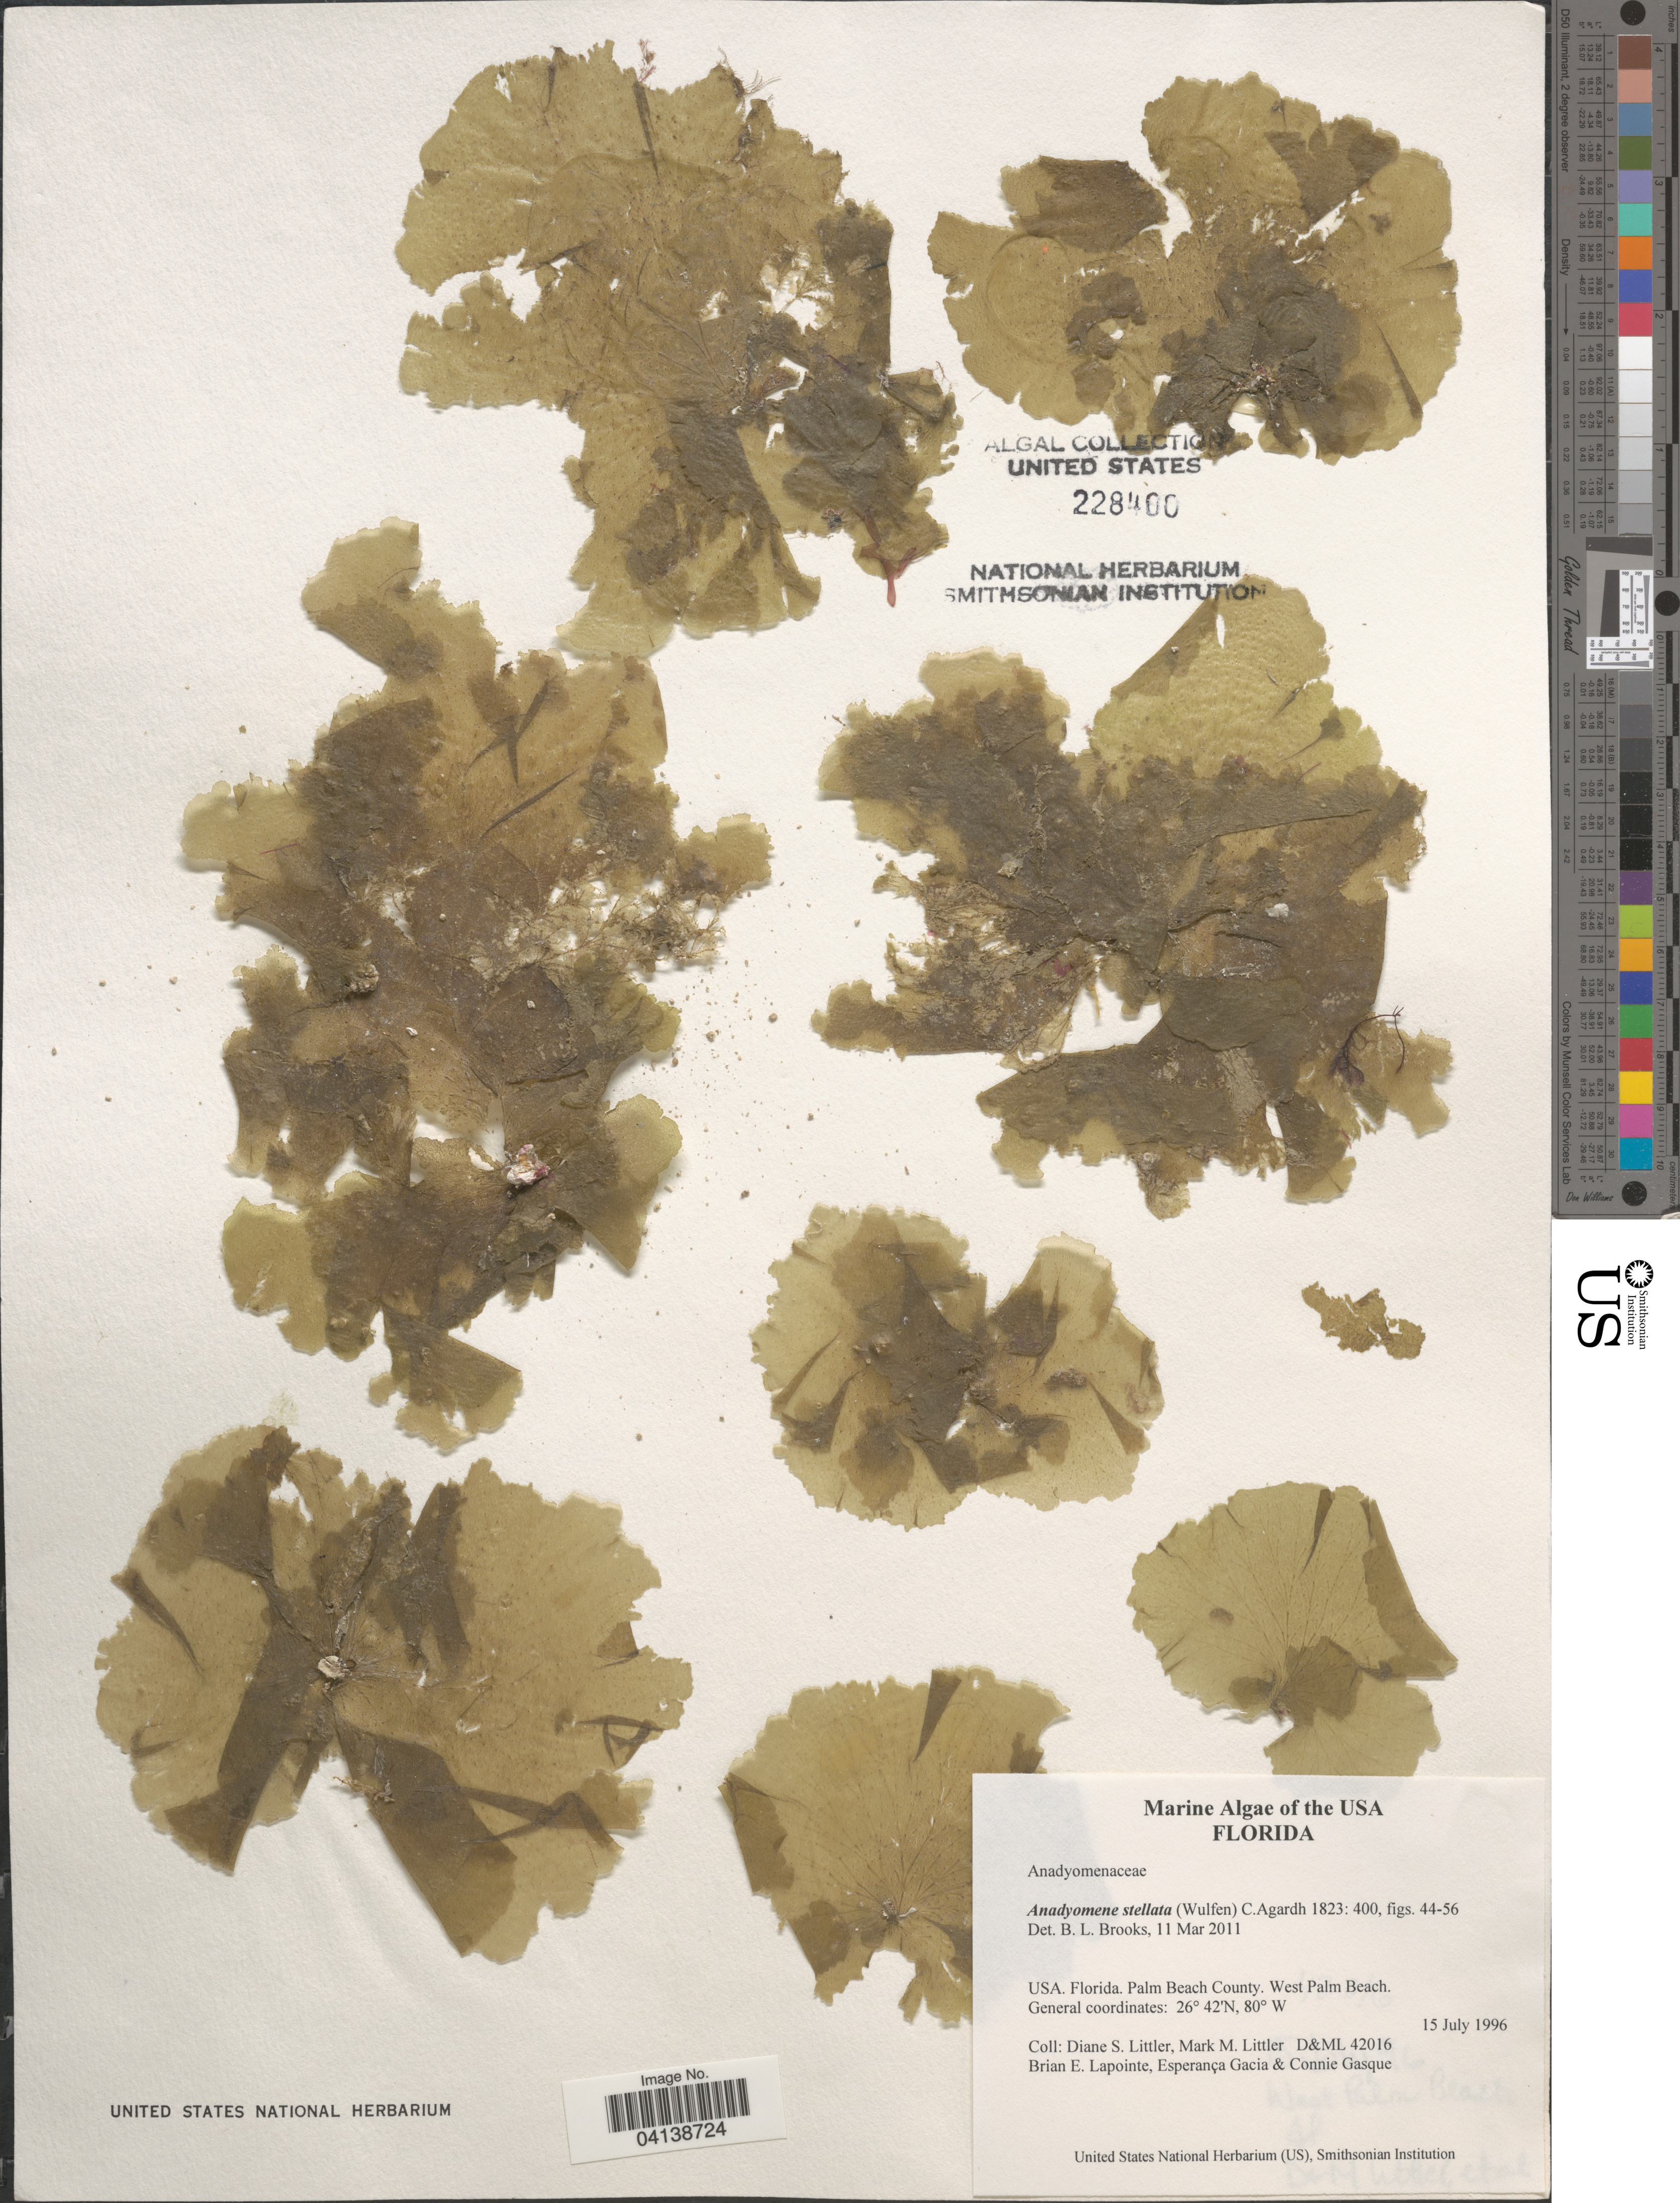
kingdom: Plantae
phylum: Chlorophyta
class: Ulvophyceae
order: Cladophorales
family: Anadyomenaceae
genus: Anadyomene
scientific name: Anadyomene stellata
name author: (Wulfen) C. Agardh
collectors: D. S. Littler, M. M. Littler, B. Lapointe, E. Gacia & C. Gasque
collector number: D&ML42016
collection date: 1996-07-15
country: United States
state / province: Florida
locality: Palm Beach County. West Palm Beach.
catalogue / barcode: US 228400